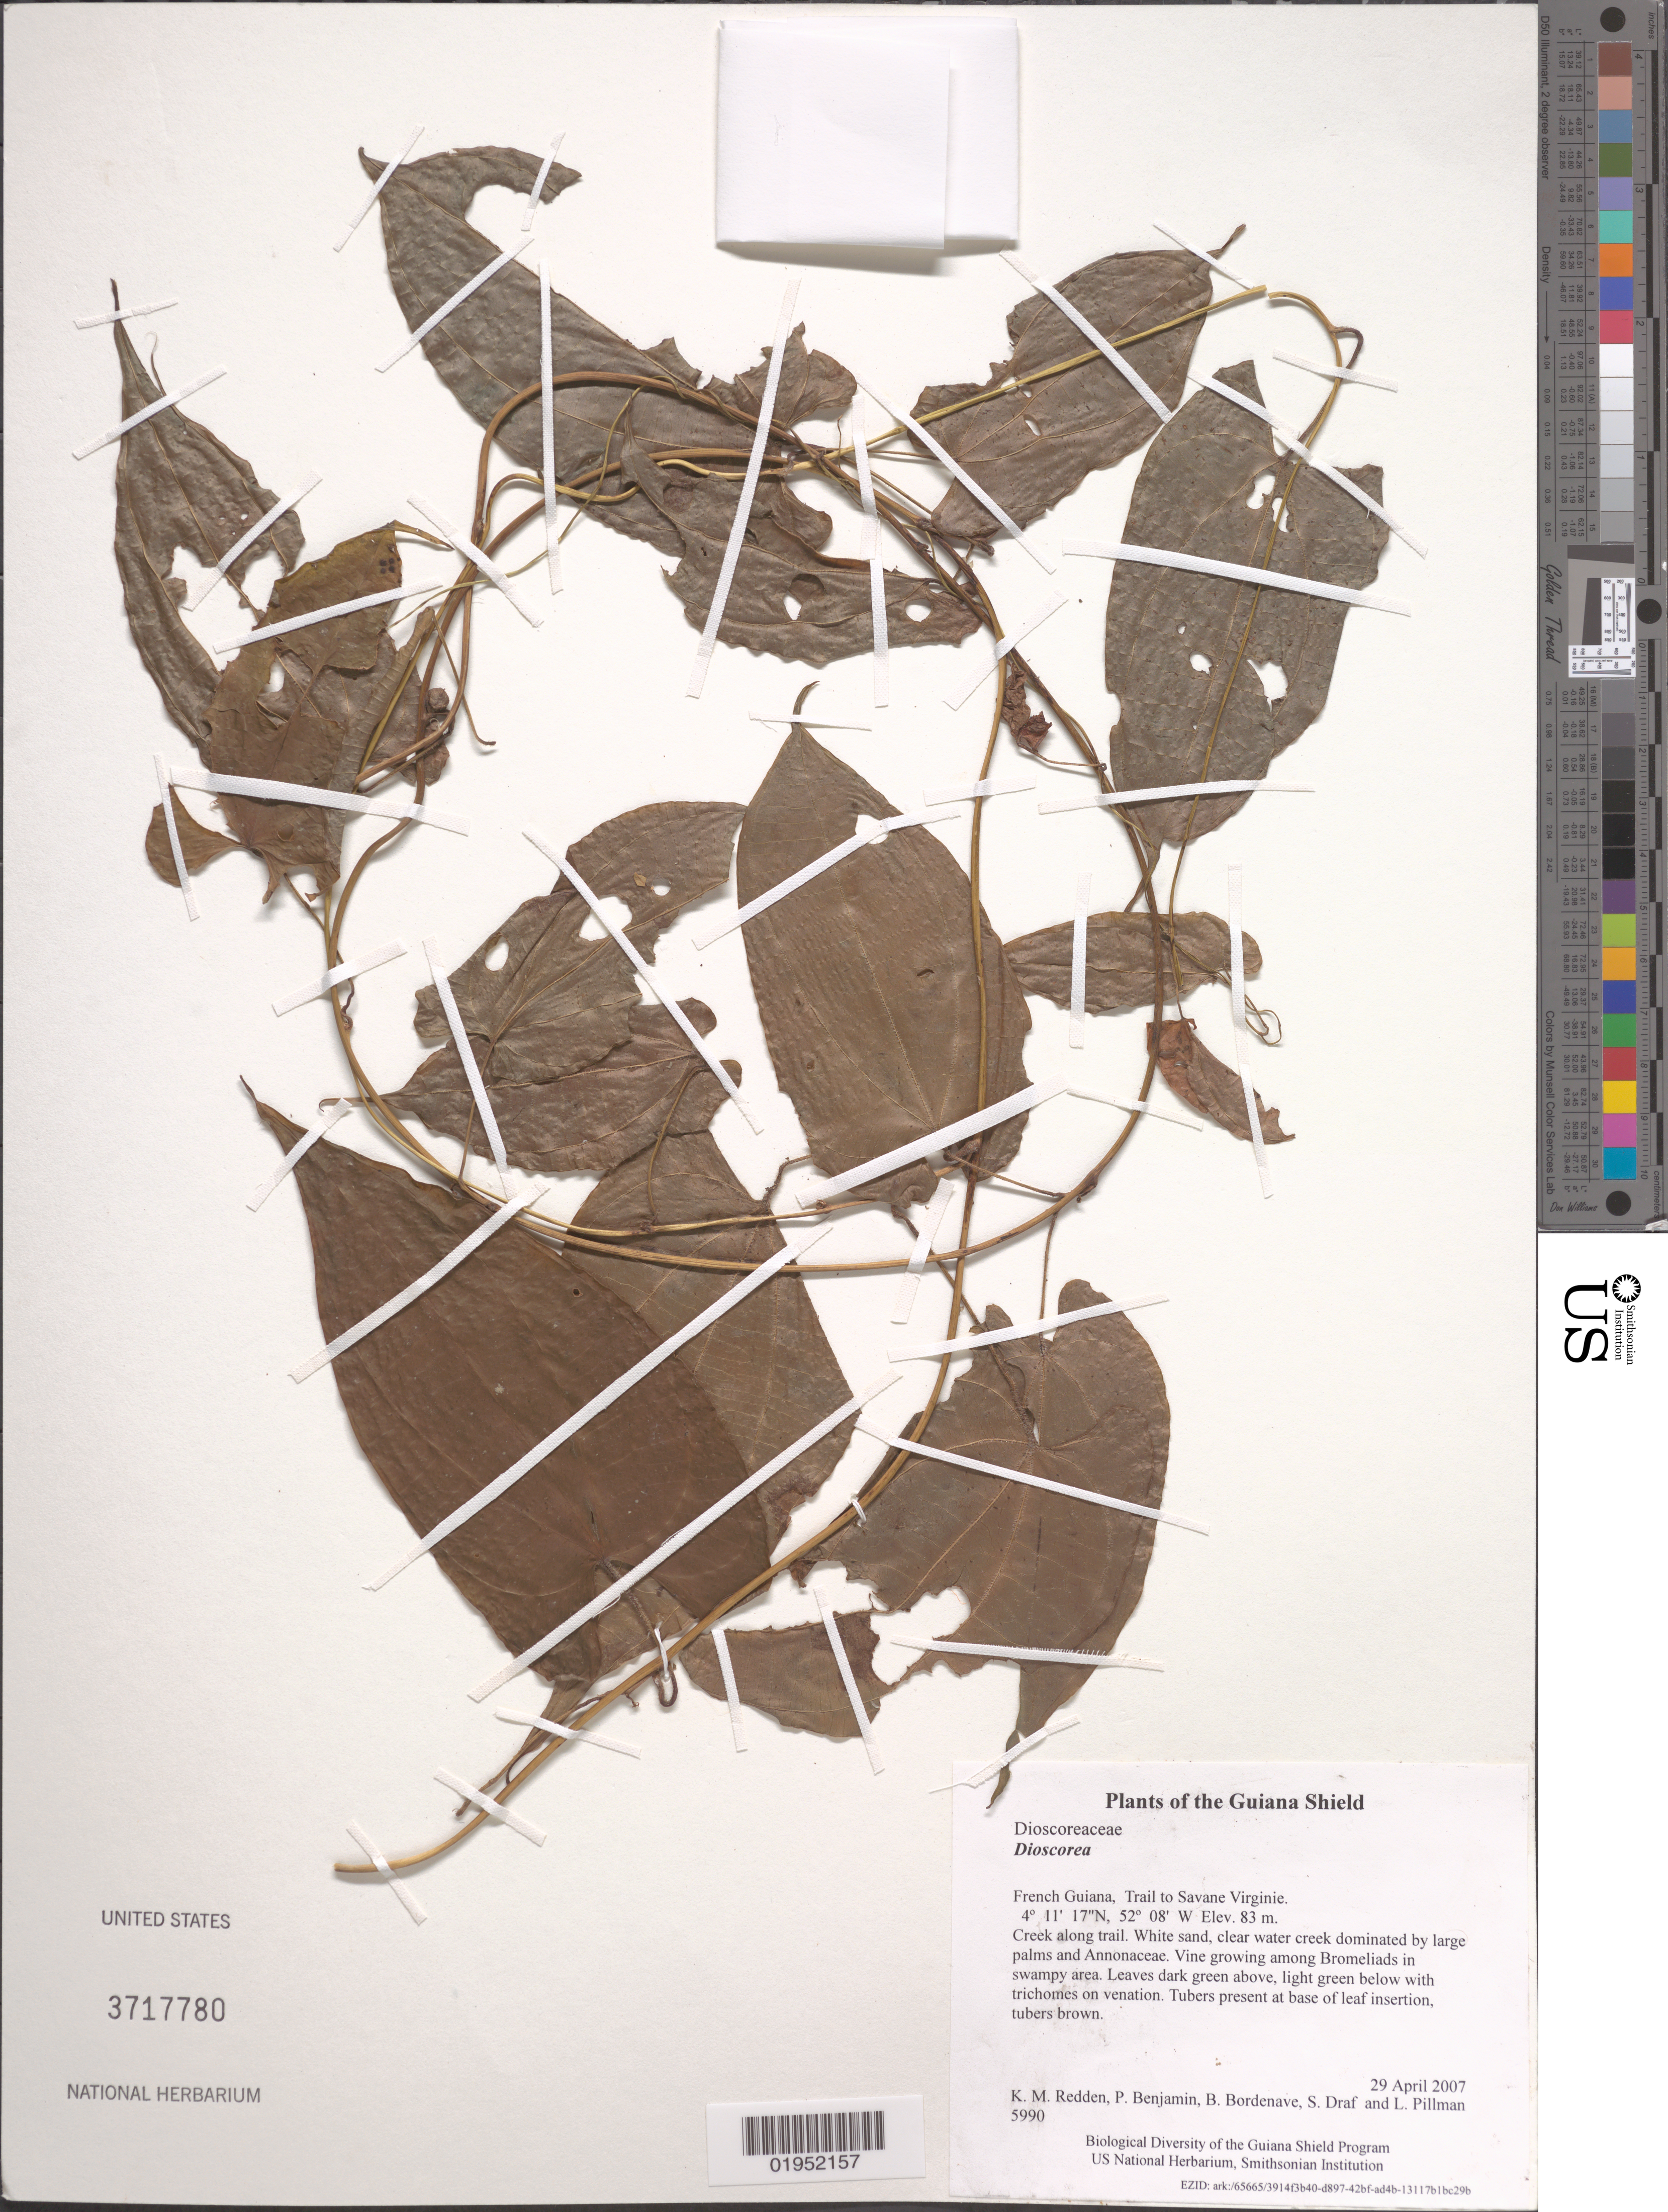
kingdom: Plantae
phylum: Tracheophyta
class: Liliopsida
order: Dioscoreales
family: Dioscoreaceae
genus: Dioscorea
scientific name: Dioscorea sp.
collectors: K. M. Redden, P. Benjamin, B. Bordenave, S. Draf & L. Pillman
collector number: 5990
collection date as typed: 29 April 2007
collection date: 2007-04-29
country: French Guiana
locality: Trail to Savane Virginie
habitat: Creek along trail. White sand, clear water creek dominated by large palms and Annonaceae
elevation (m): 83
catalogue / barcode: US 3717780